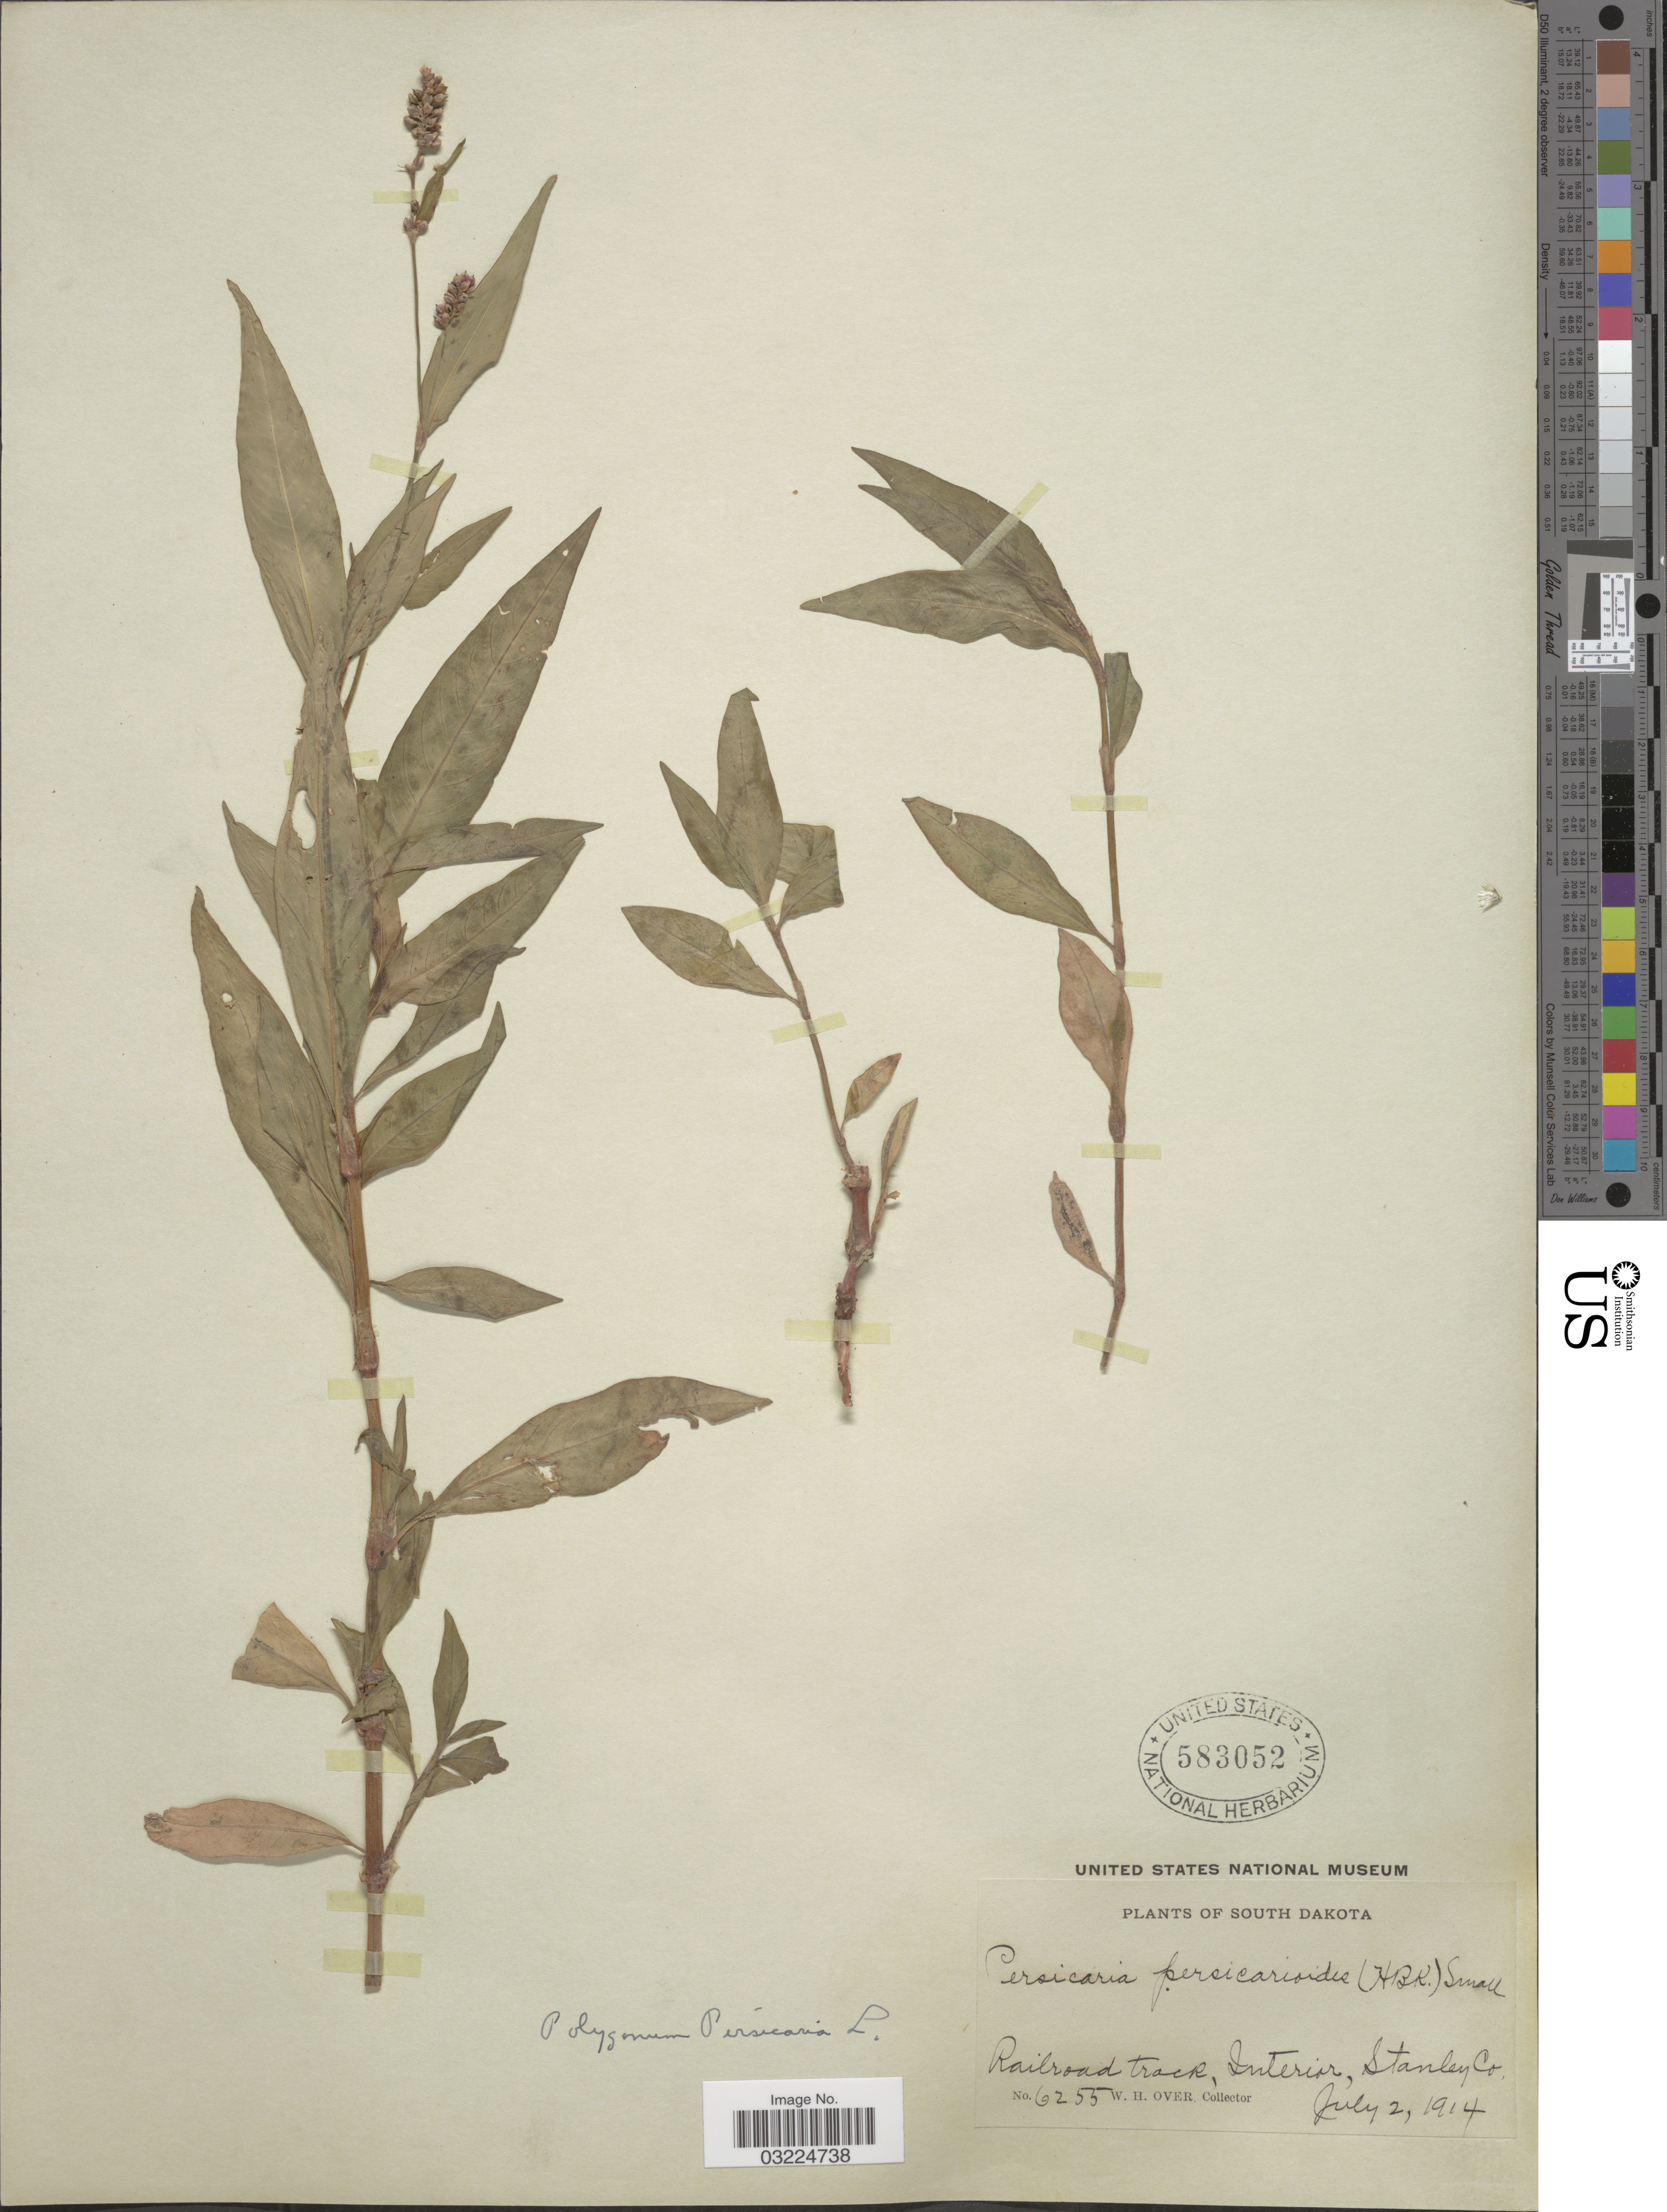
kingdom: Plantae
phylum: Tracheophyta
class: Magnoliopsida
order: Caryophyllales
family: Polygonaceae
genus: Persicaria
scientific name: Persicaria maculosa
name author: S.F. Gray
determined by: Atha, D. E.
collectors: W. Over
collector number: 6255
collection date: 1914-07-02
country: United States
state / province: South Dakota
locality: Railroad track, Interior, Stanley Co.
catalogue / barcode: US 583052